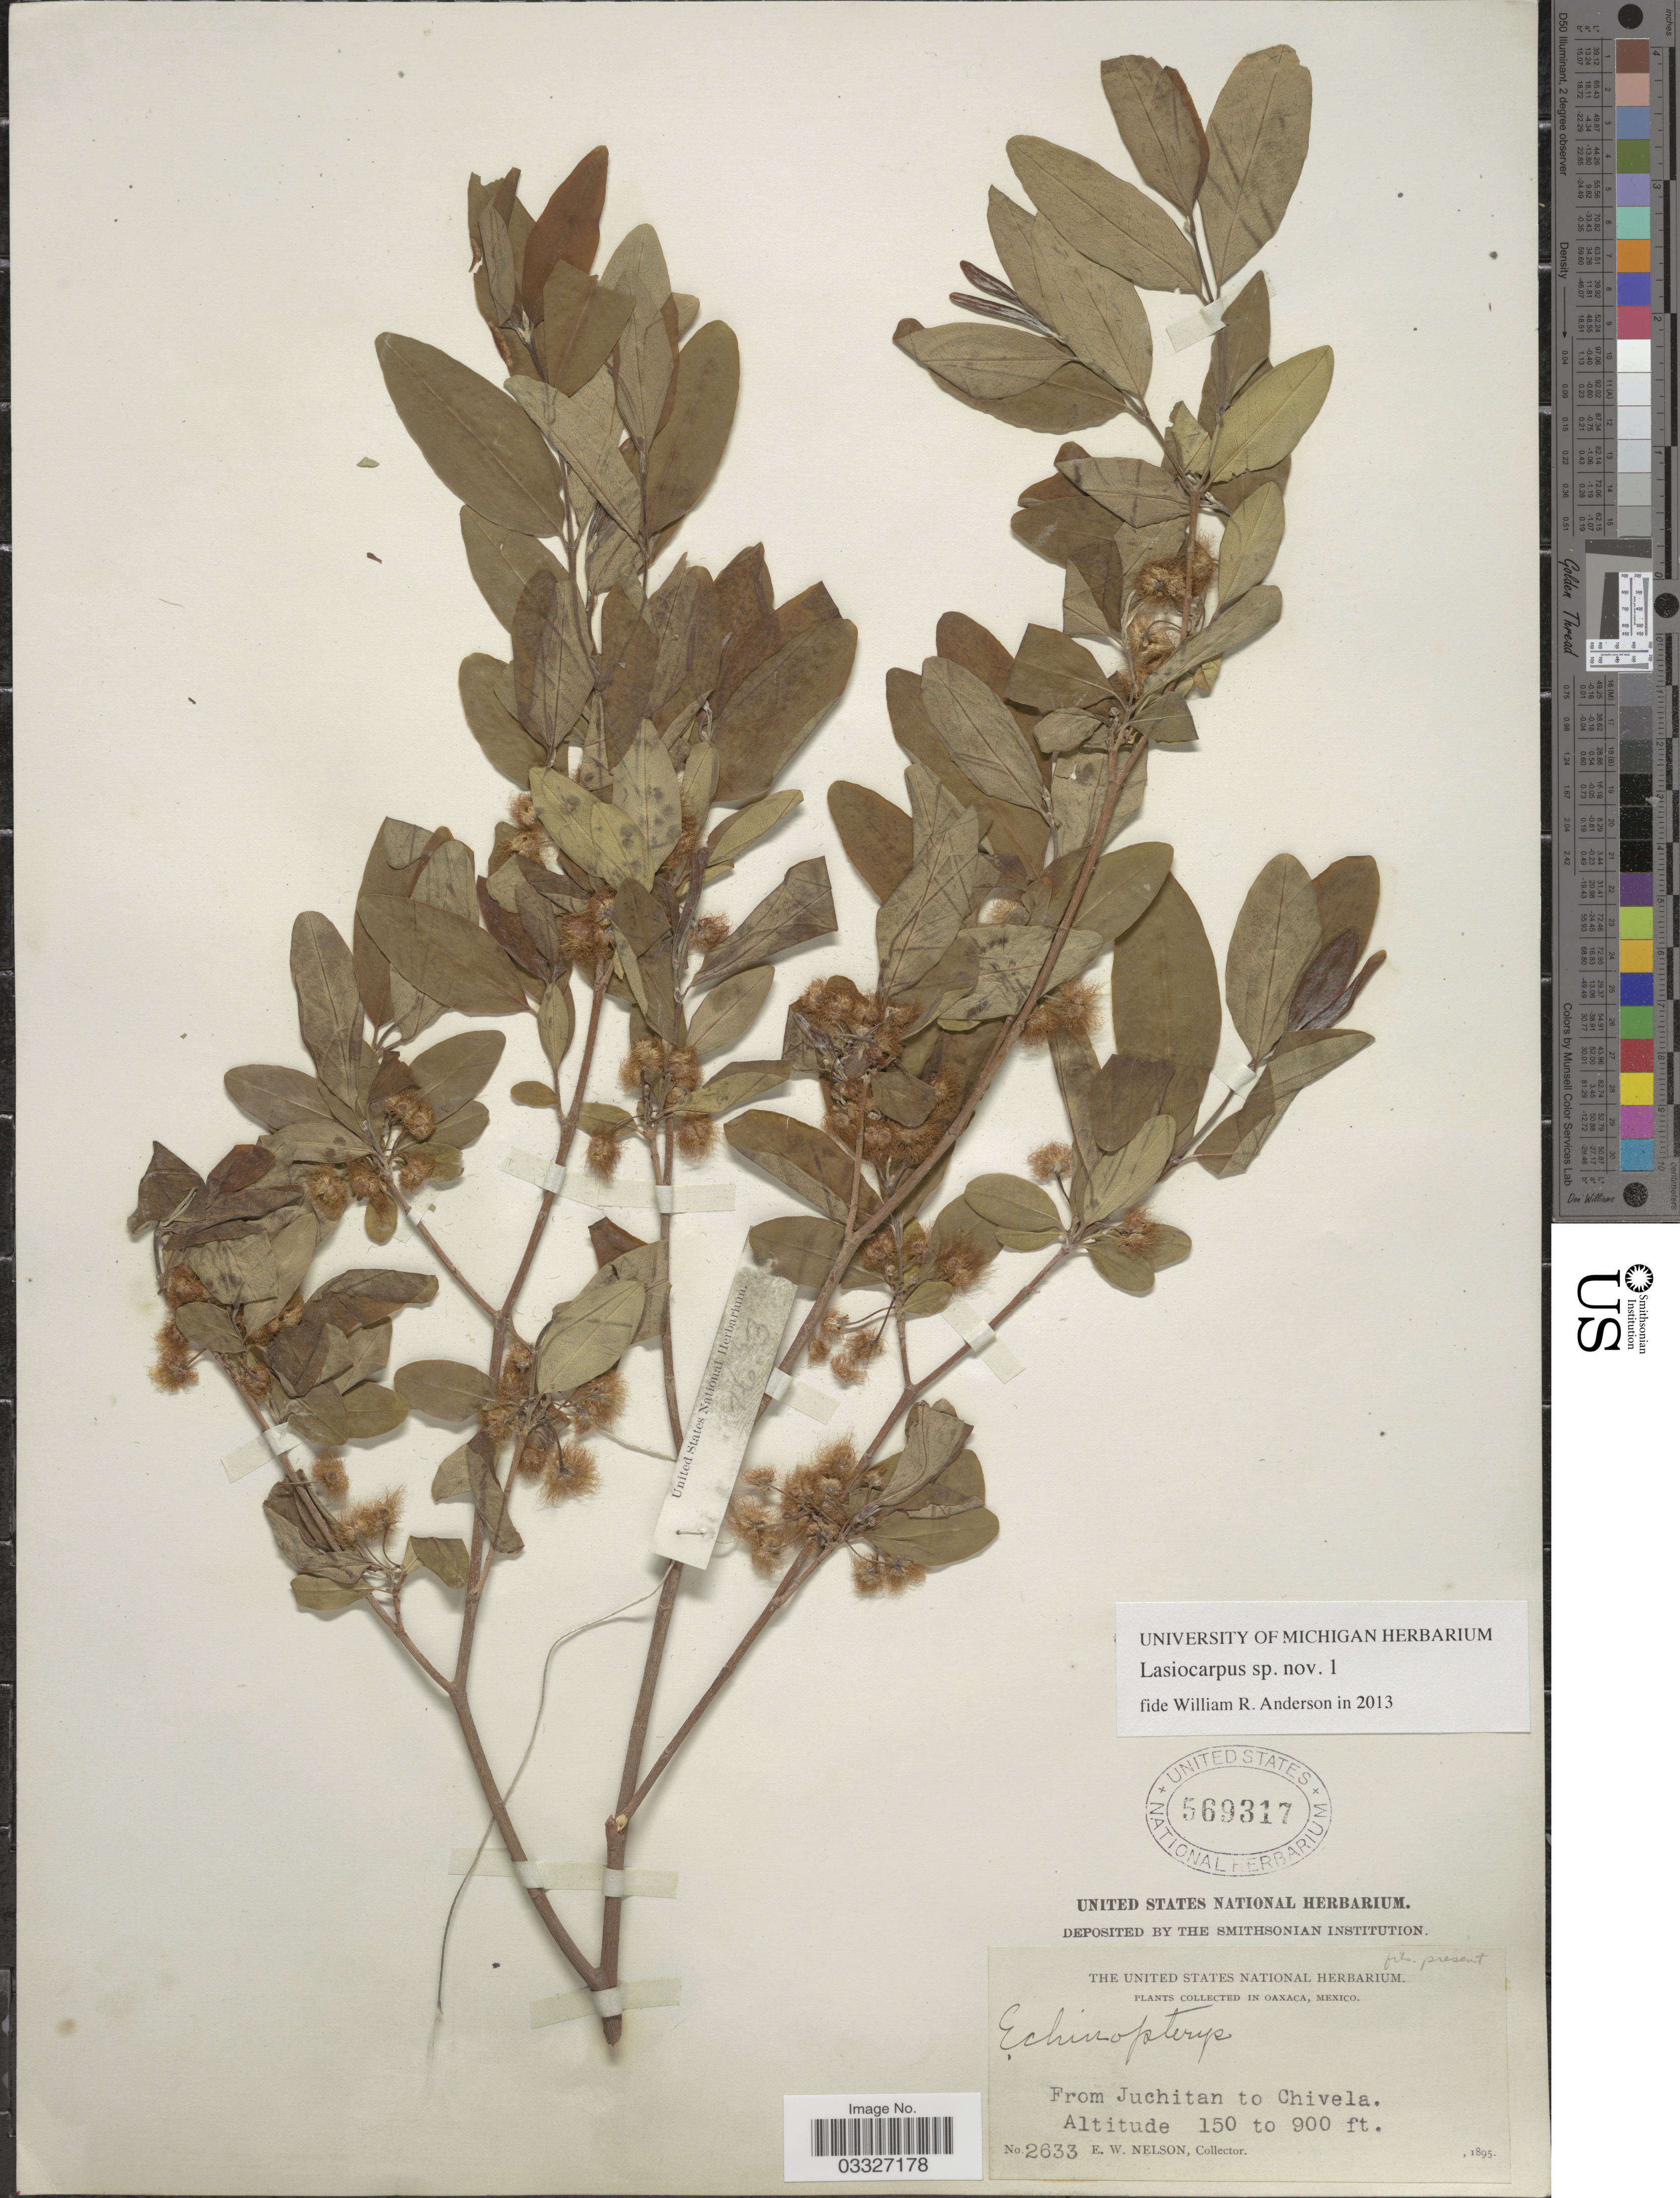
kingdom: Plantae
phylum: Tracheophyta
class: Magnoliopsida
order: Malpighiales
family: Malpighiaceae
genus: Lasiocarpus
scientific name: Lasiocarpus sp.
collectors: E. W. Nelson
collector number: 2633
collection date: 1895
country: Mexico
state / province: Oaxaca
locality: From Juchitan to Chivela.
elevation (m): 46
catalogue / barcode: US 569317